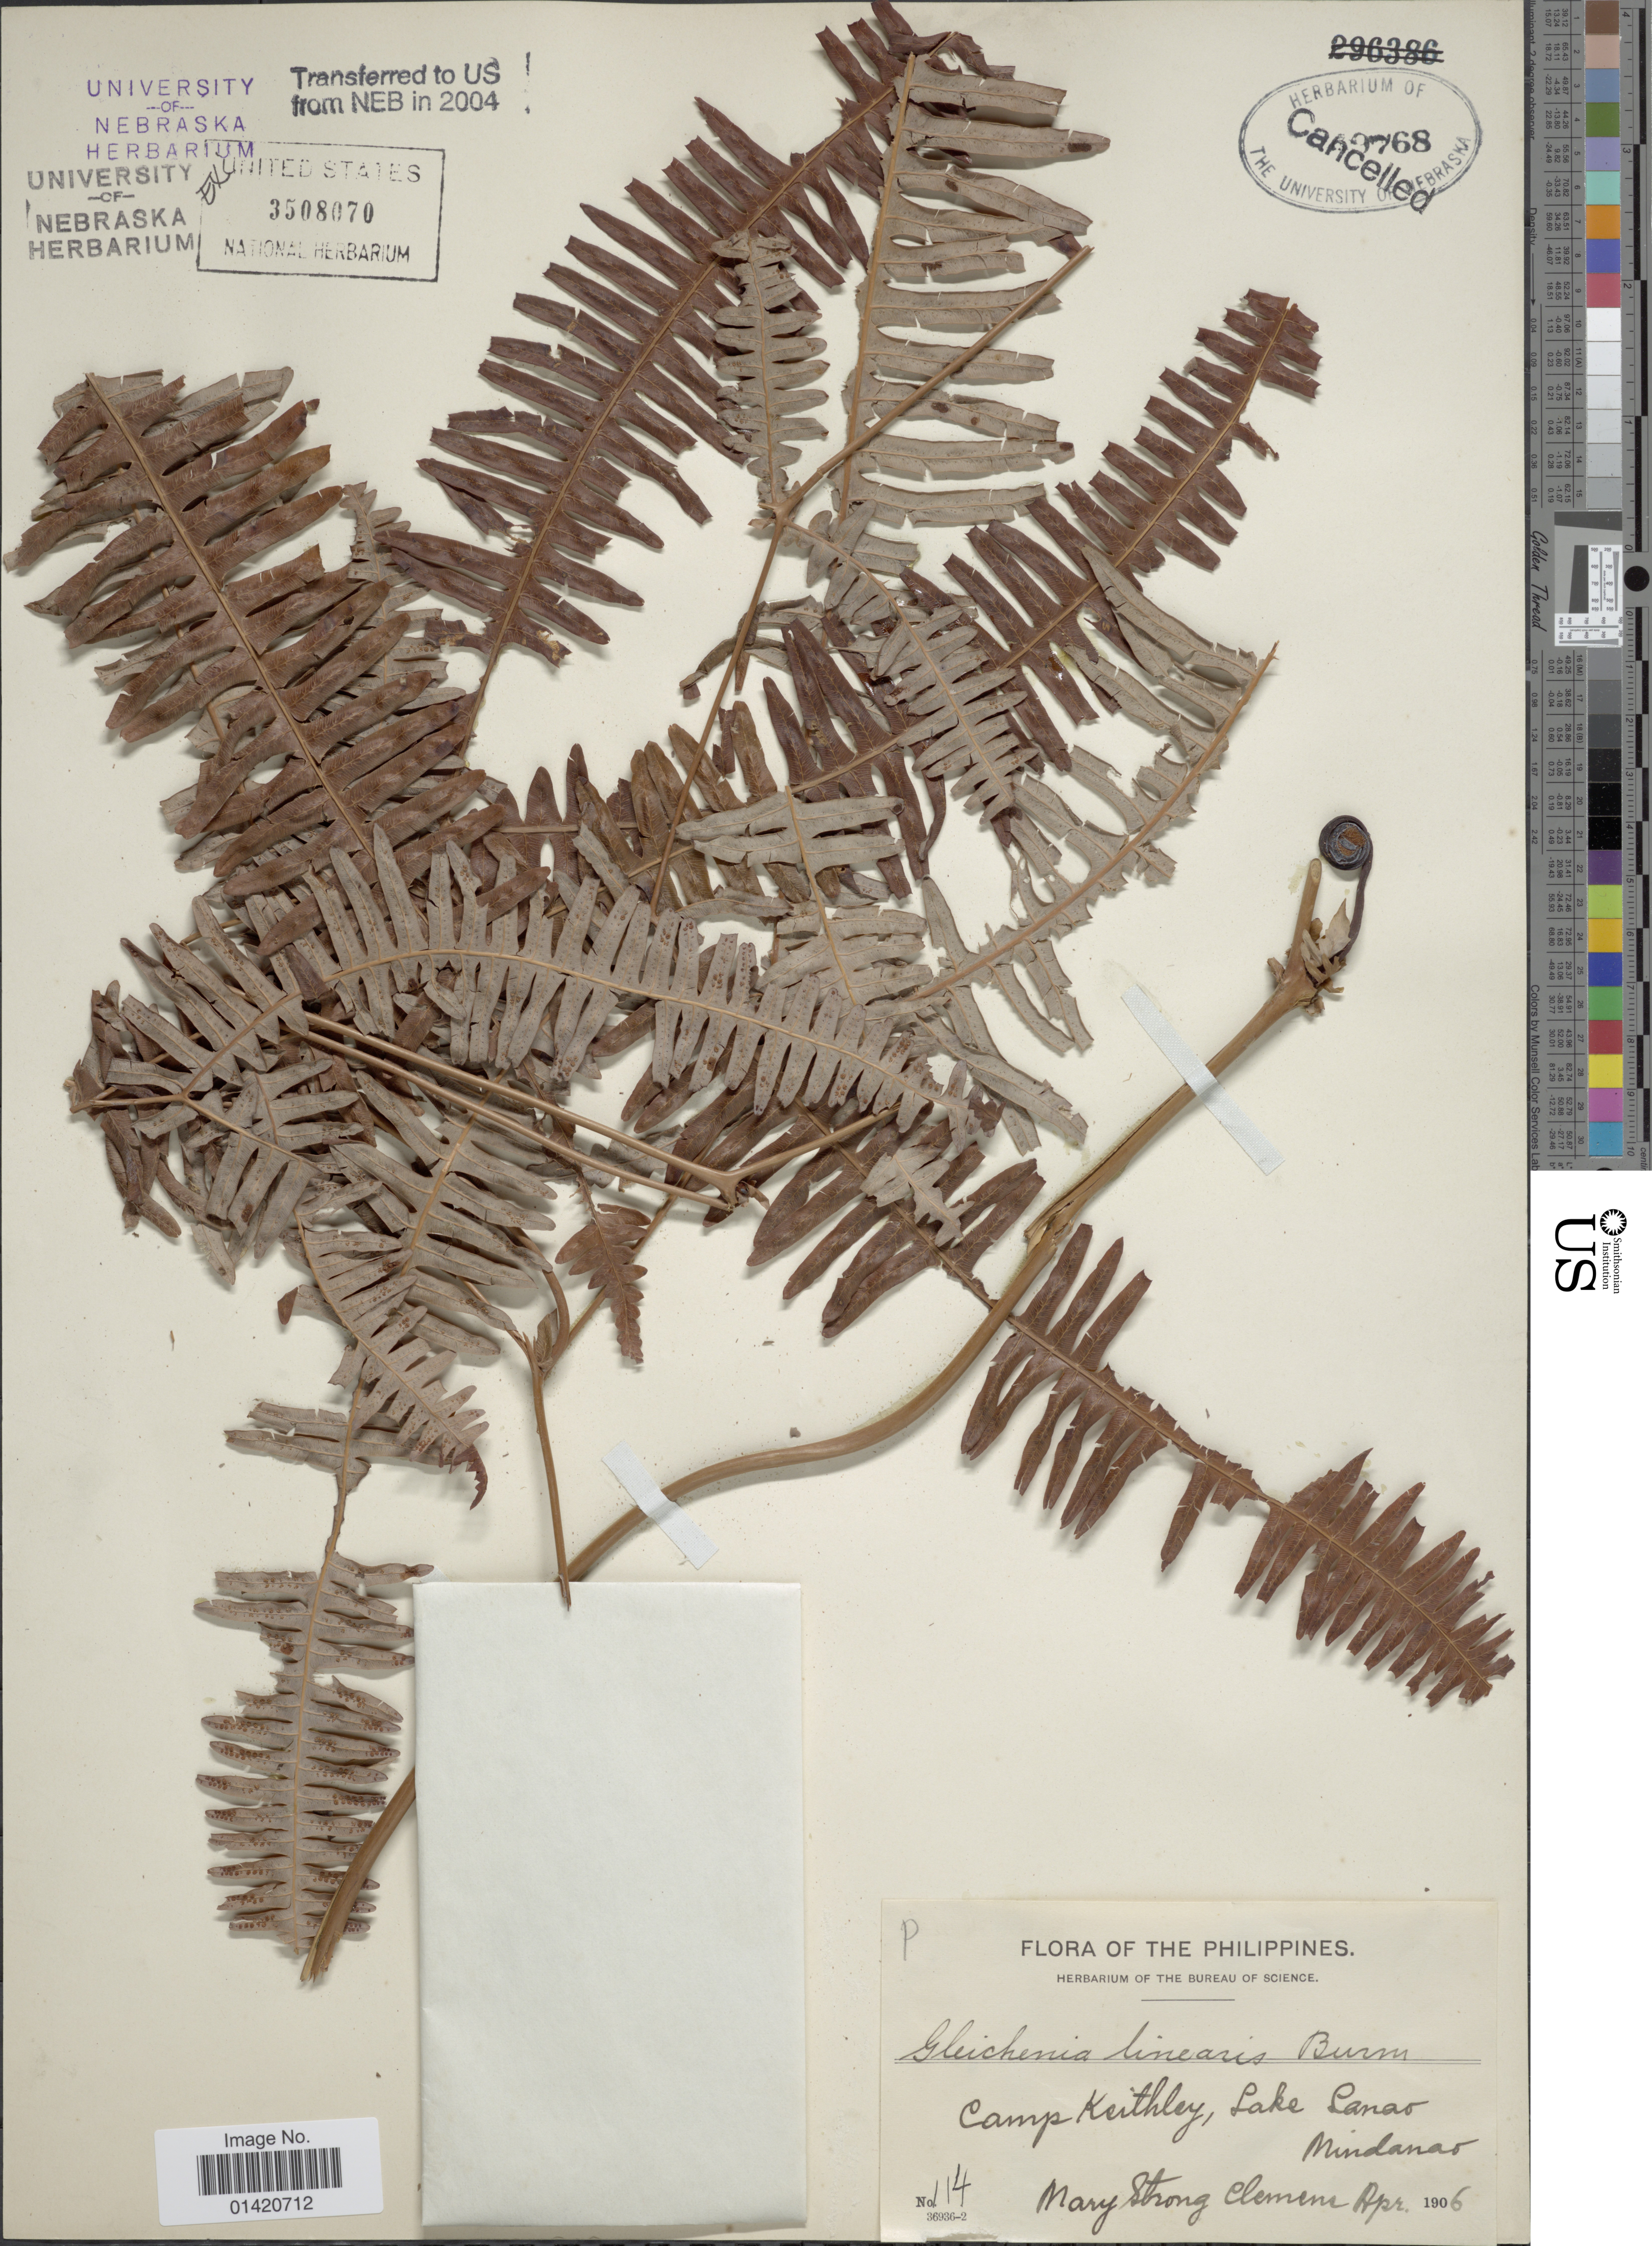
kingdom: Plantae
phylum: Tracheophyta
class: Polypodiopsida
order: Gleicheniales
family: Gleicheniaceae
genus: Dicranopteris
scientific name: Dicranopteris linearis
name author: (Burm. f.) Underw.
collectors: M. S. Clemens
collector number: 114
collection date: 1906-04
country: Philippines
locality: Camp Keithley, Lake Lanao, Mindanao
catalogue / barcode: US 3508070